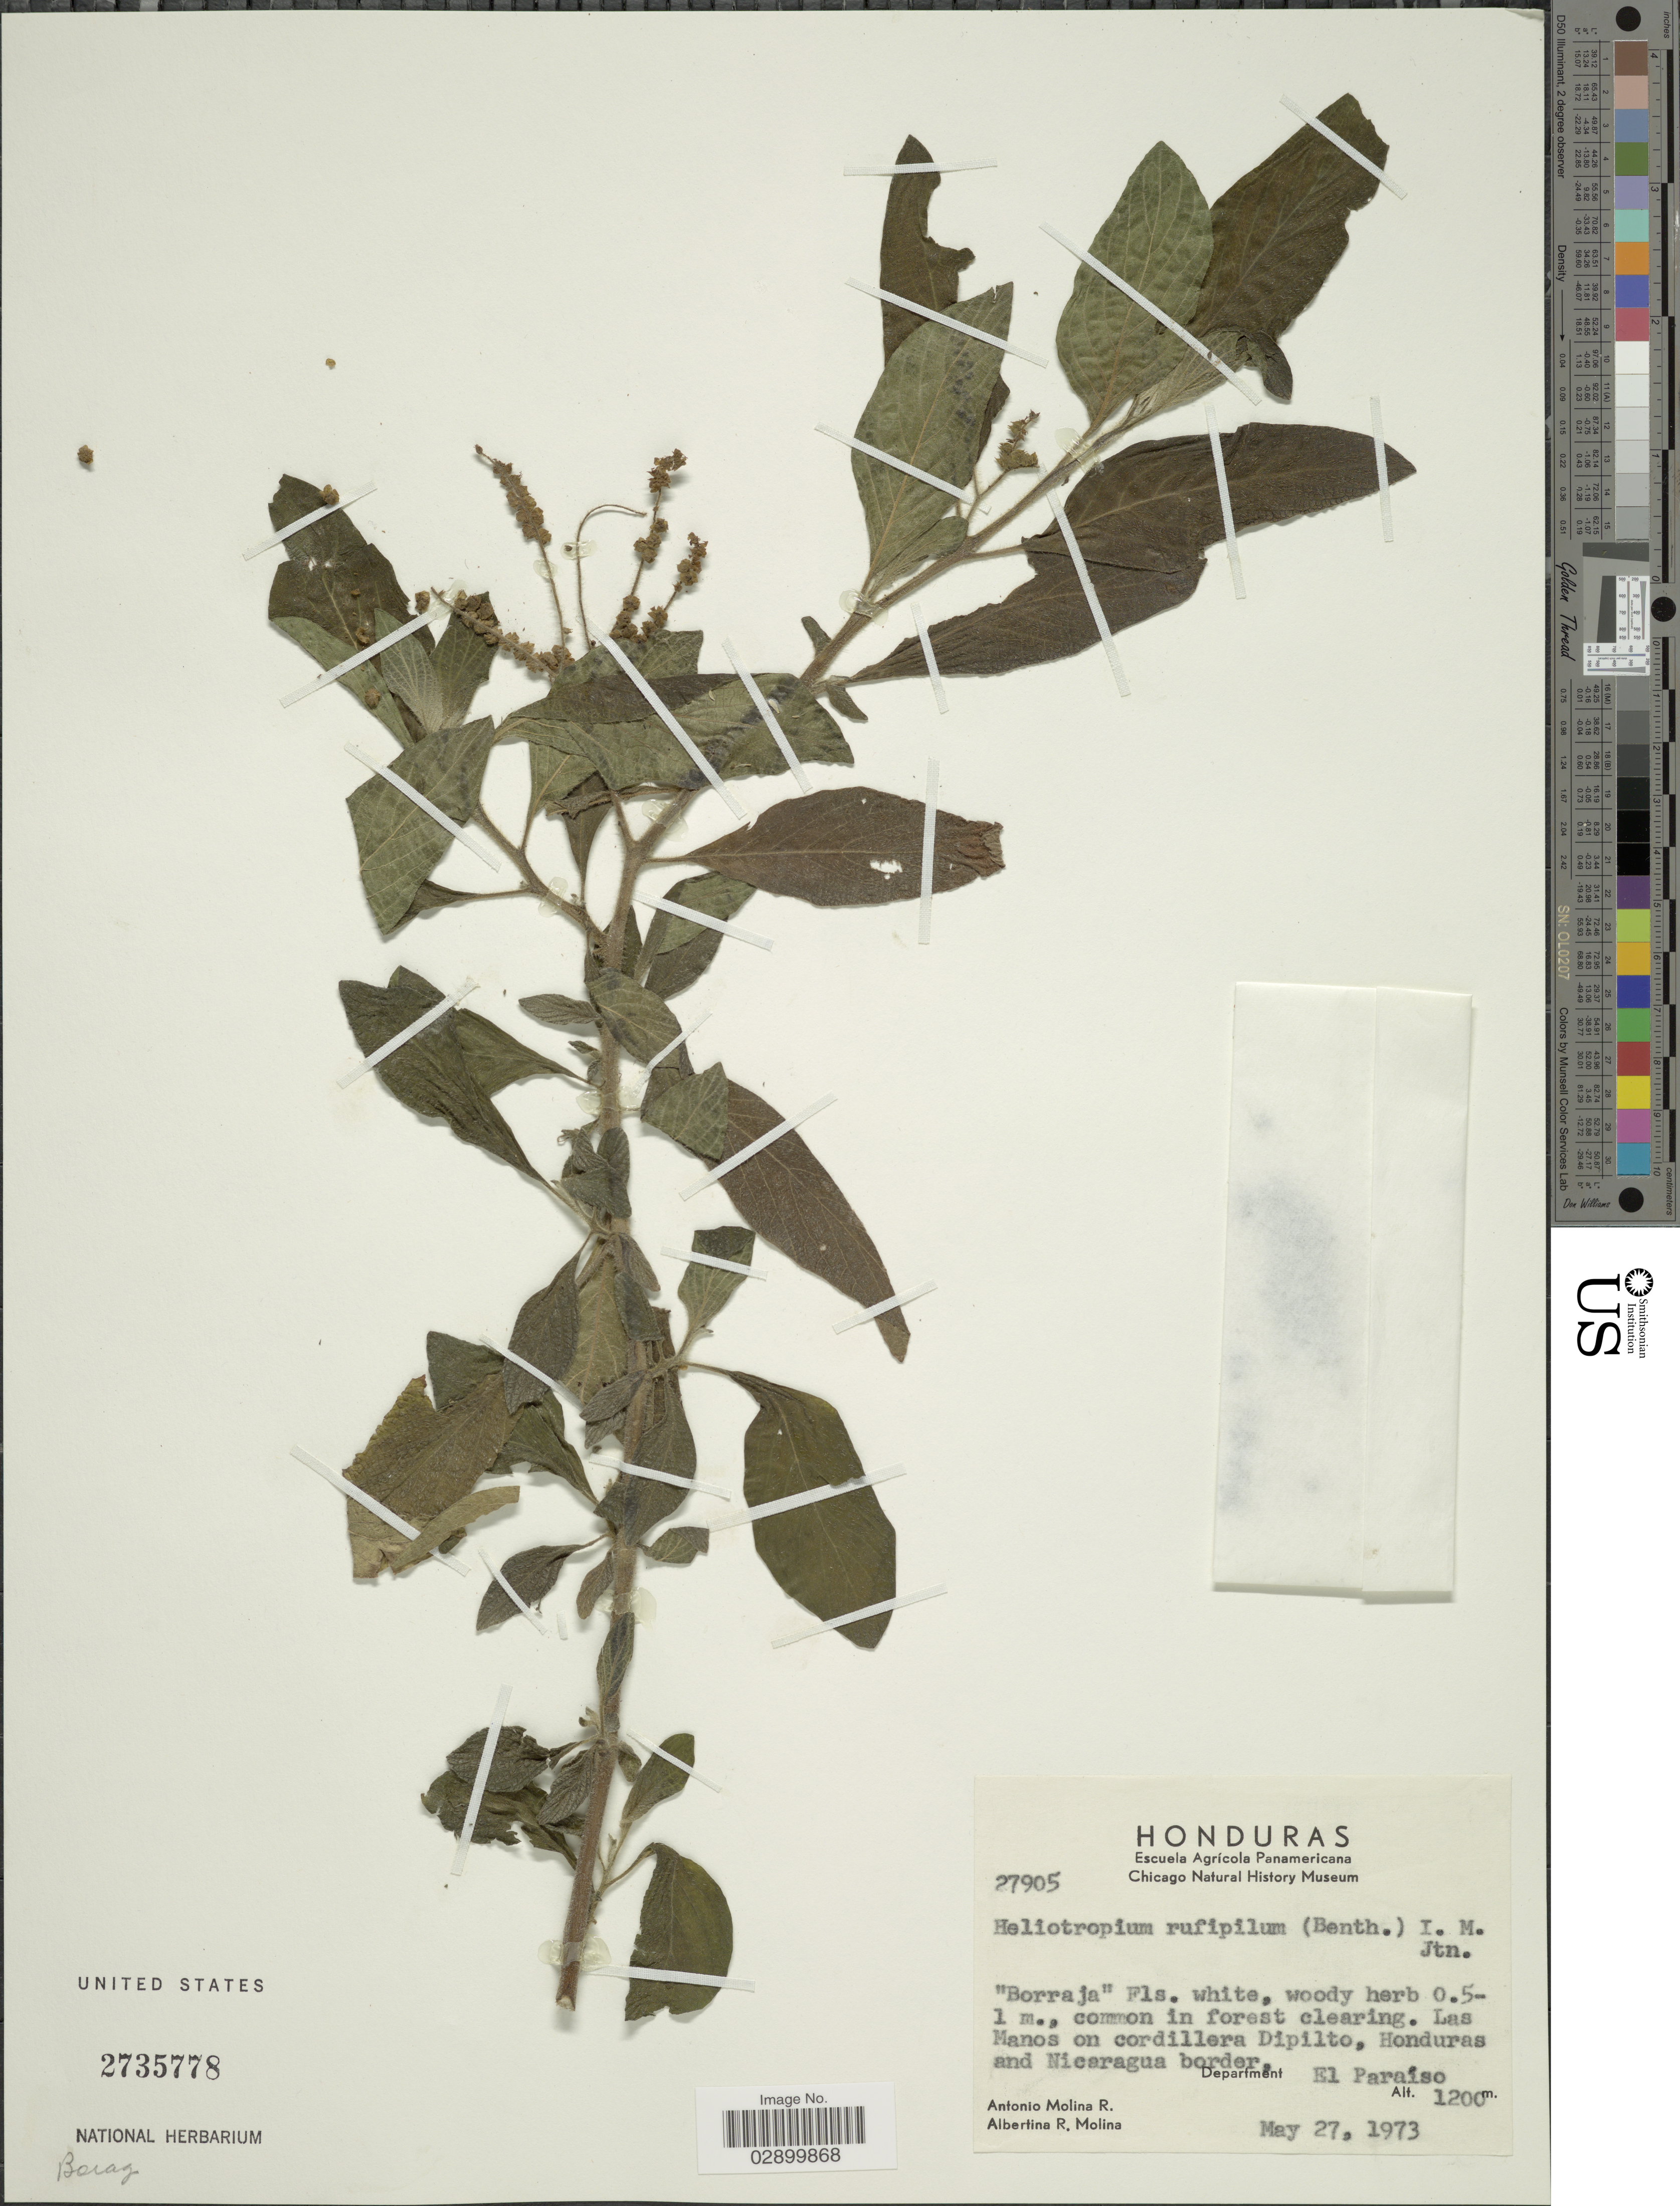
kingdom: Plantae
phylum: Tracheophyta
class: Magnoliopsida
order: Boraginales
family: Heliotropiaceae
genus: Heliotropium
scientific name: Heliotropium rufipilum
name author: (Benth.) I.M. Johnst.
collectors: A. Molina R. & A. R. Molina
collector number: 27905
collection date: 1973-05-27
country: Honduras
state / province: El Paraíso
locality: Las Manos on cordillera Dipilto, Honduras and Nicaragua border. Department El Paraíso.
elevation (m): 1200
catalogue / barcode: US 2735778